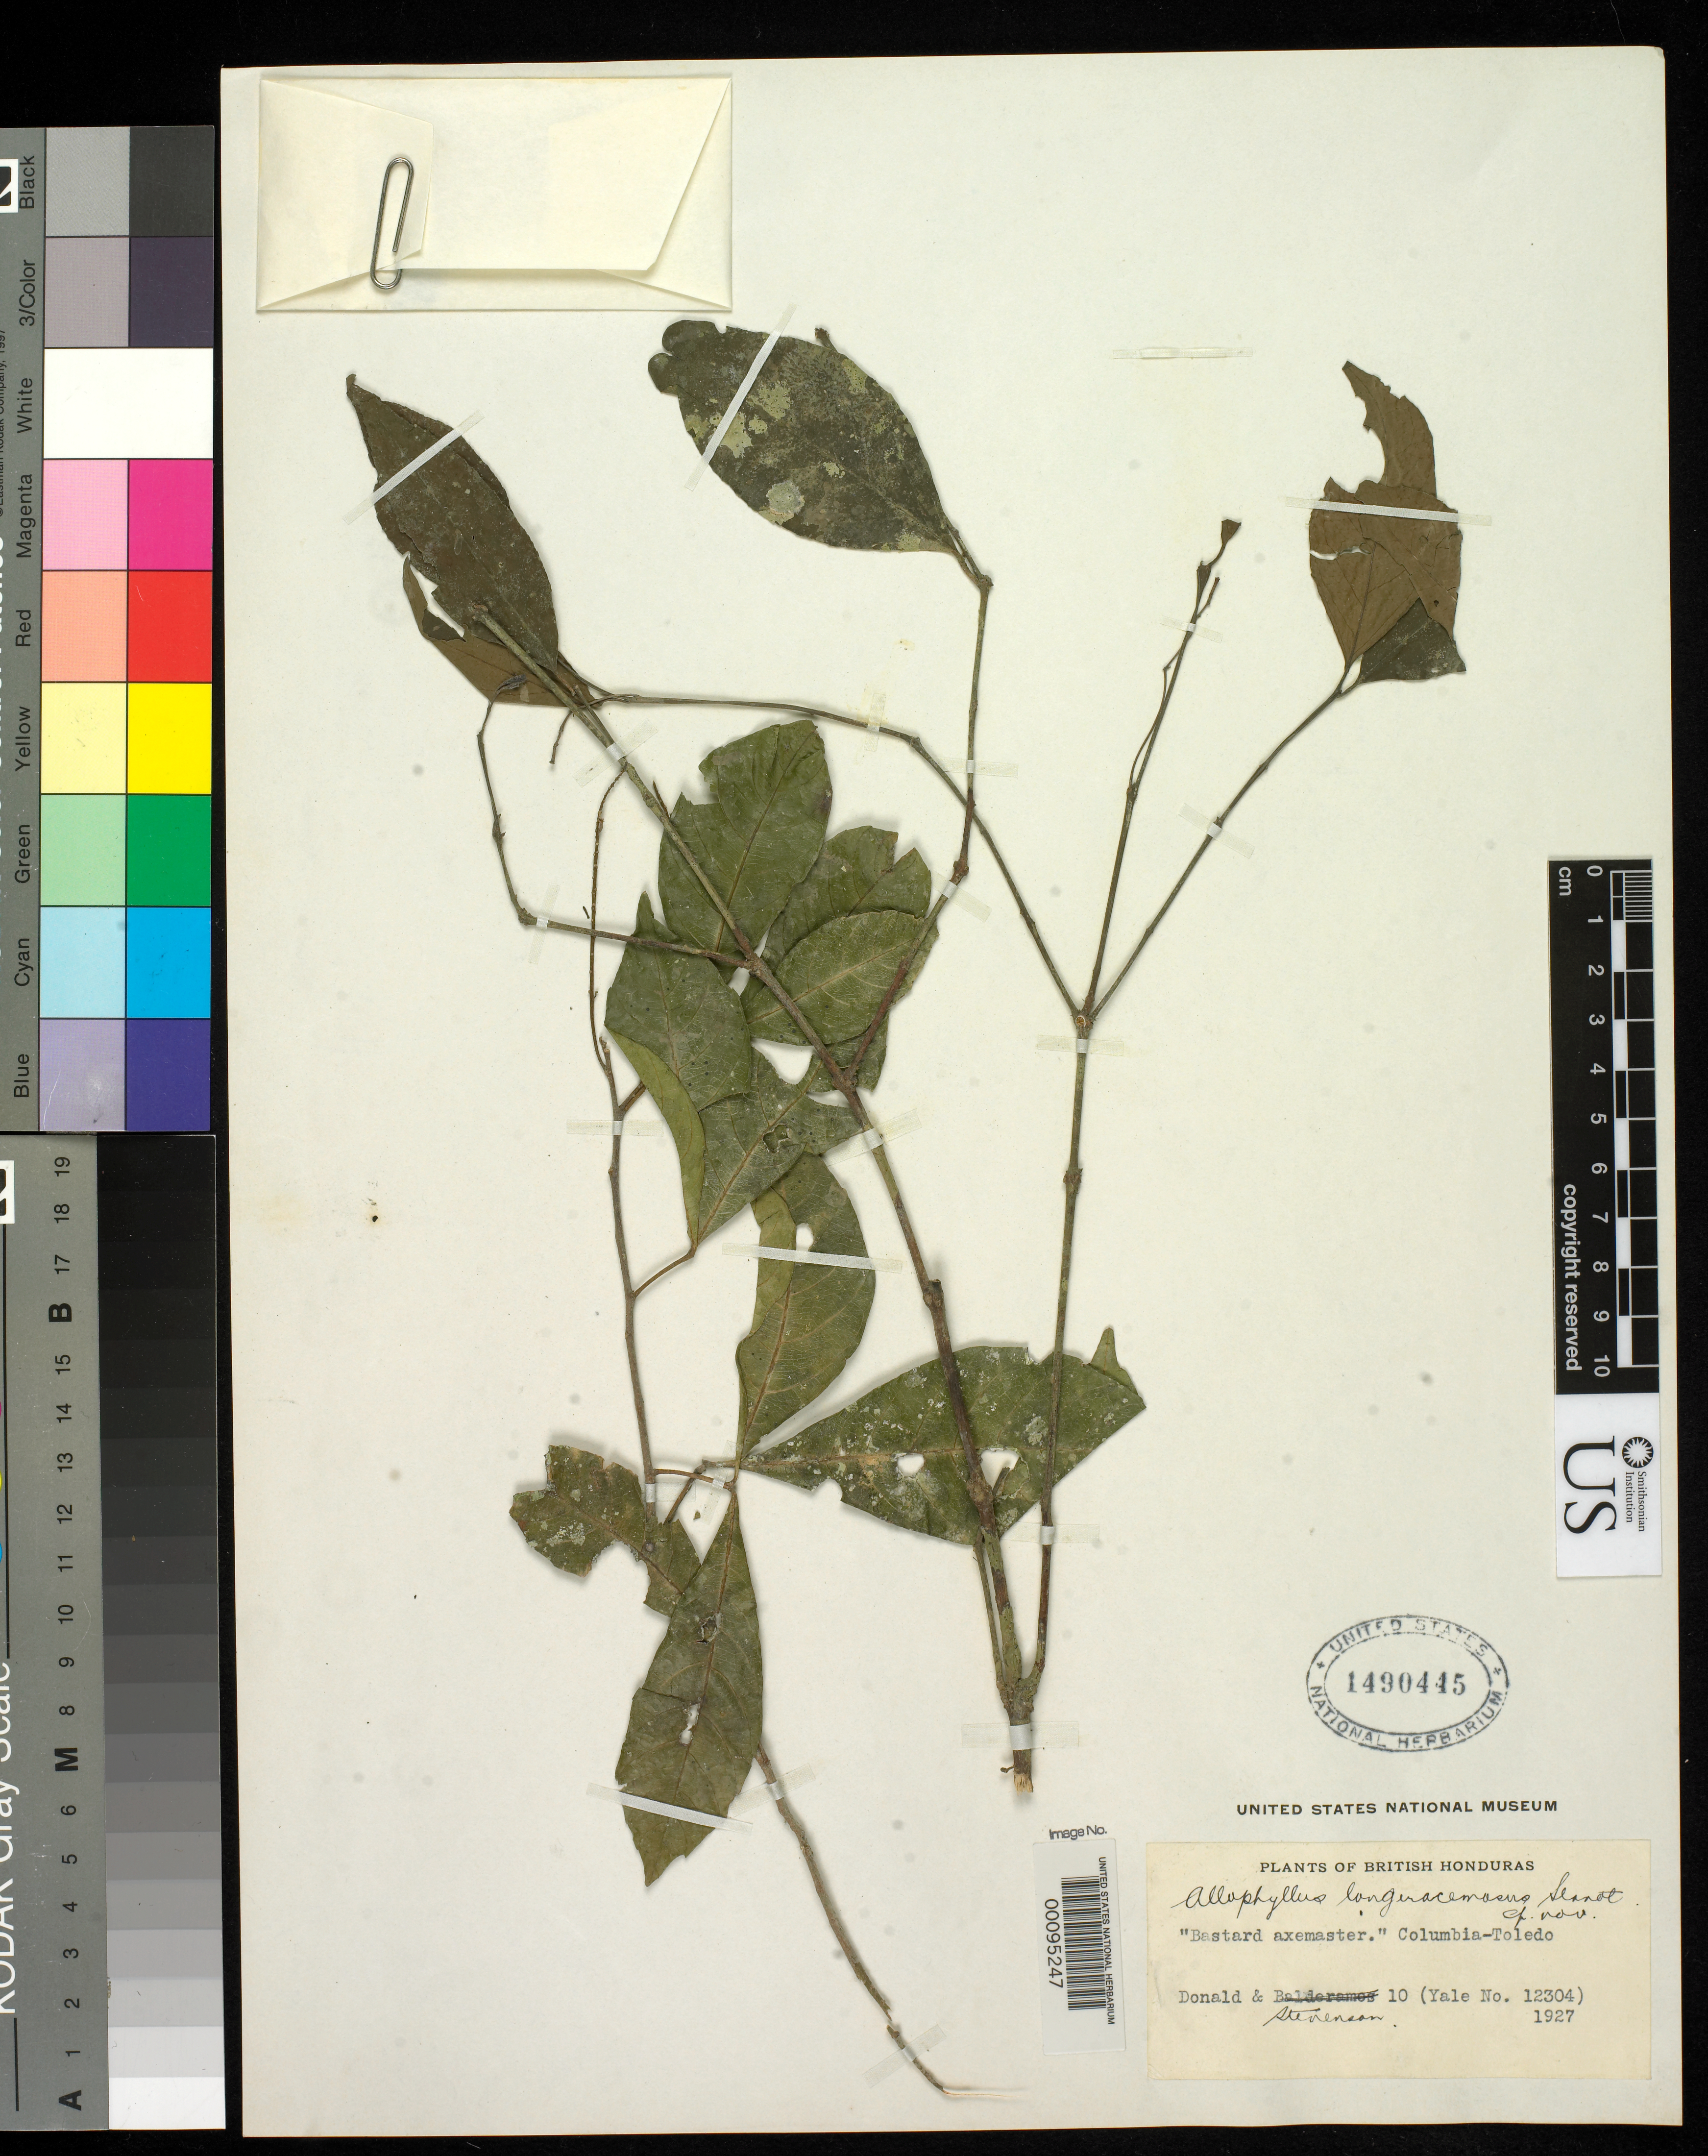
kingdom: Plantae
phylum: Tracheophyta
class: Magnoliopsida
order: Sapindales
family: Sapindaceae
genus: Allophylus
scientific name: Allophylus longeracemosus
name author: Standl.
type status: Isotype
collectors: -. Donald & -. Balderamos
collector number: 10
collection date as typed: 1927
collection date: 1927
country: Belize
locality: Columbia to Toledo.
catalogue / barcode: US 1490445